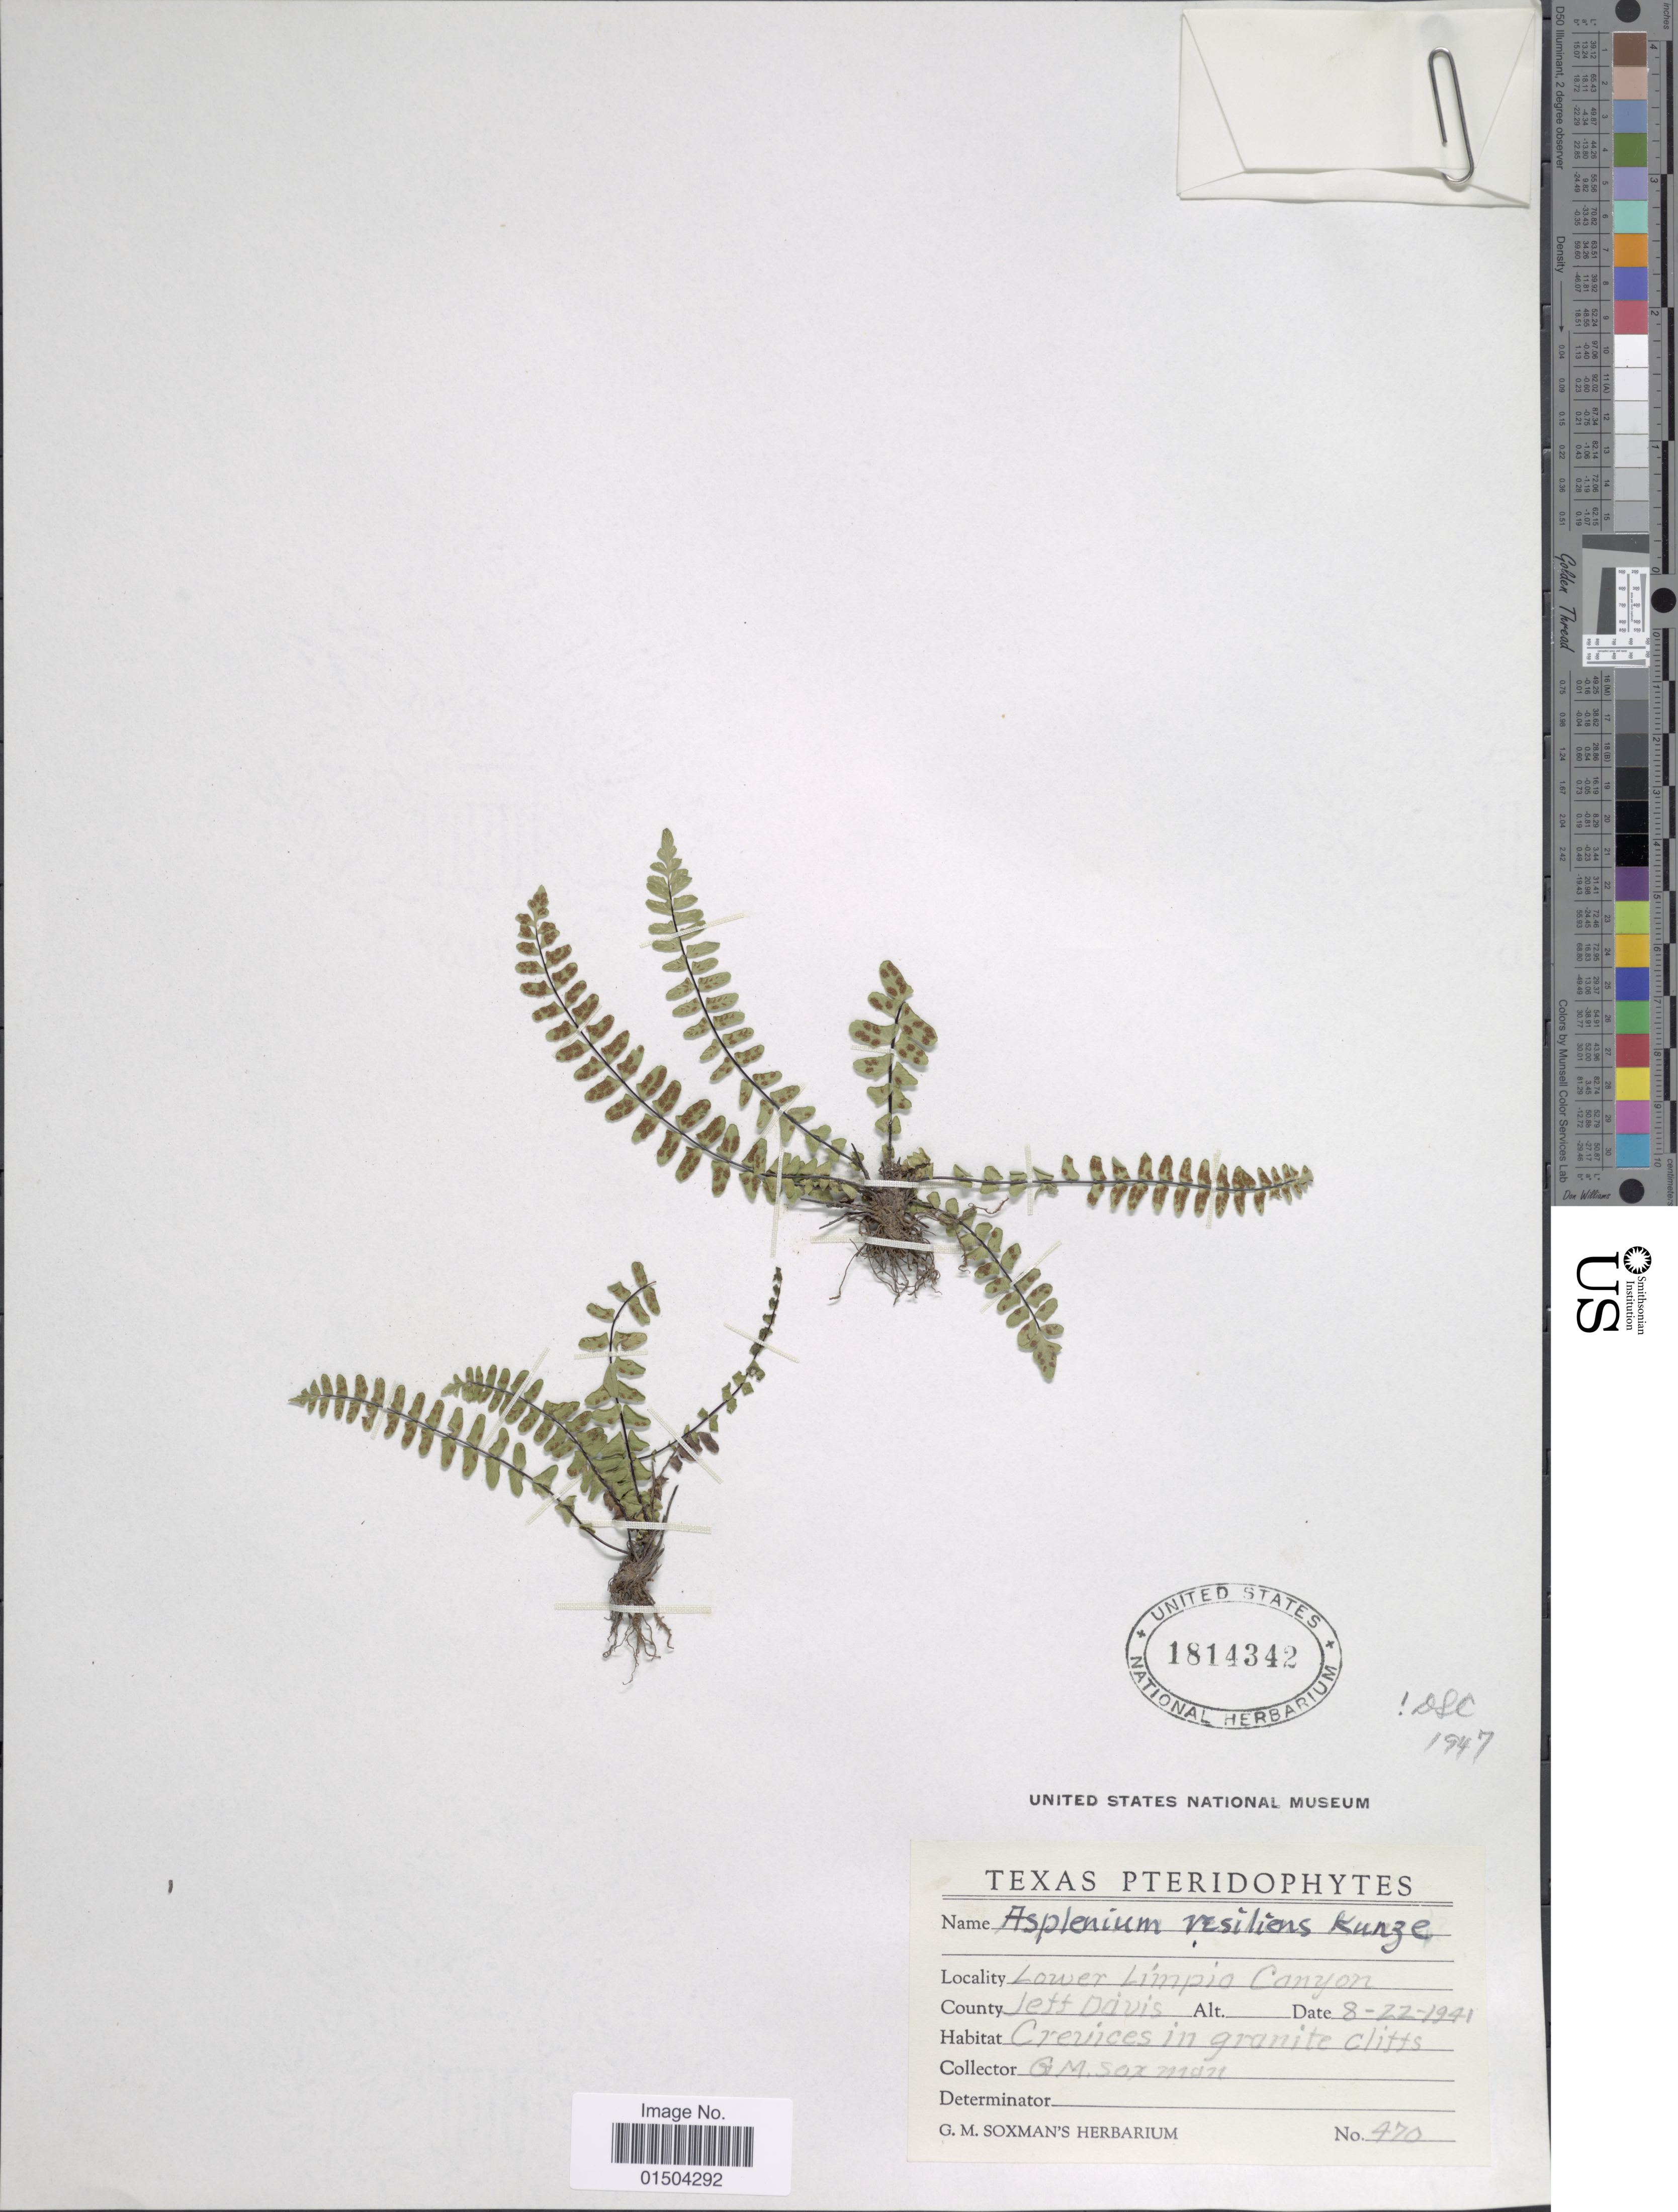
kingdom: Plantae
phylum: Tracheophyta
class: Polypodiopsida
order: Polypodiales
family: Aspleniaceae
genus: Asplenium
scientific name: Asplenium resiliens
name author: Kunze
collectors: G. Soxman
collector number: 470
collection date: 1941-08-22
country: United States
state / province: Texas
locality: Lower Limpia Canyon. County Jeff Davis.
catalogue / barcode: US 1814342